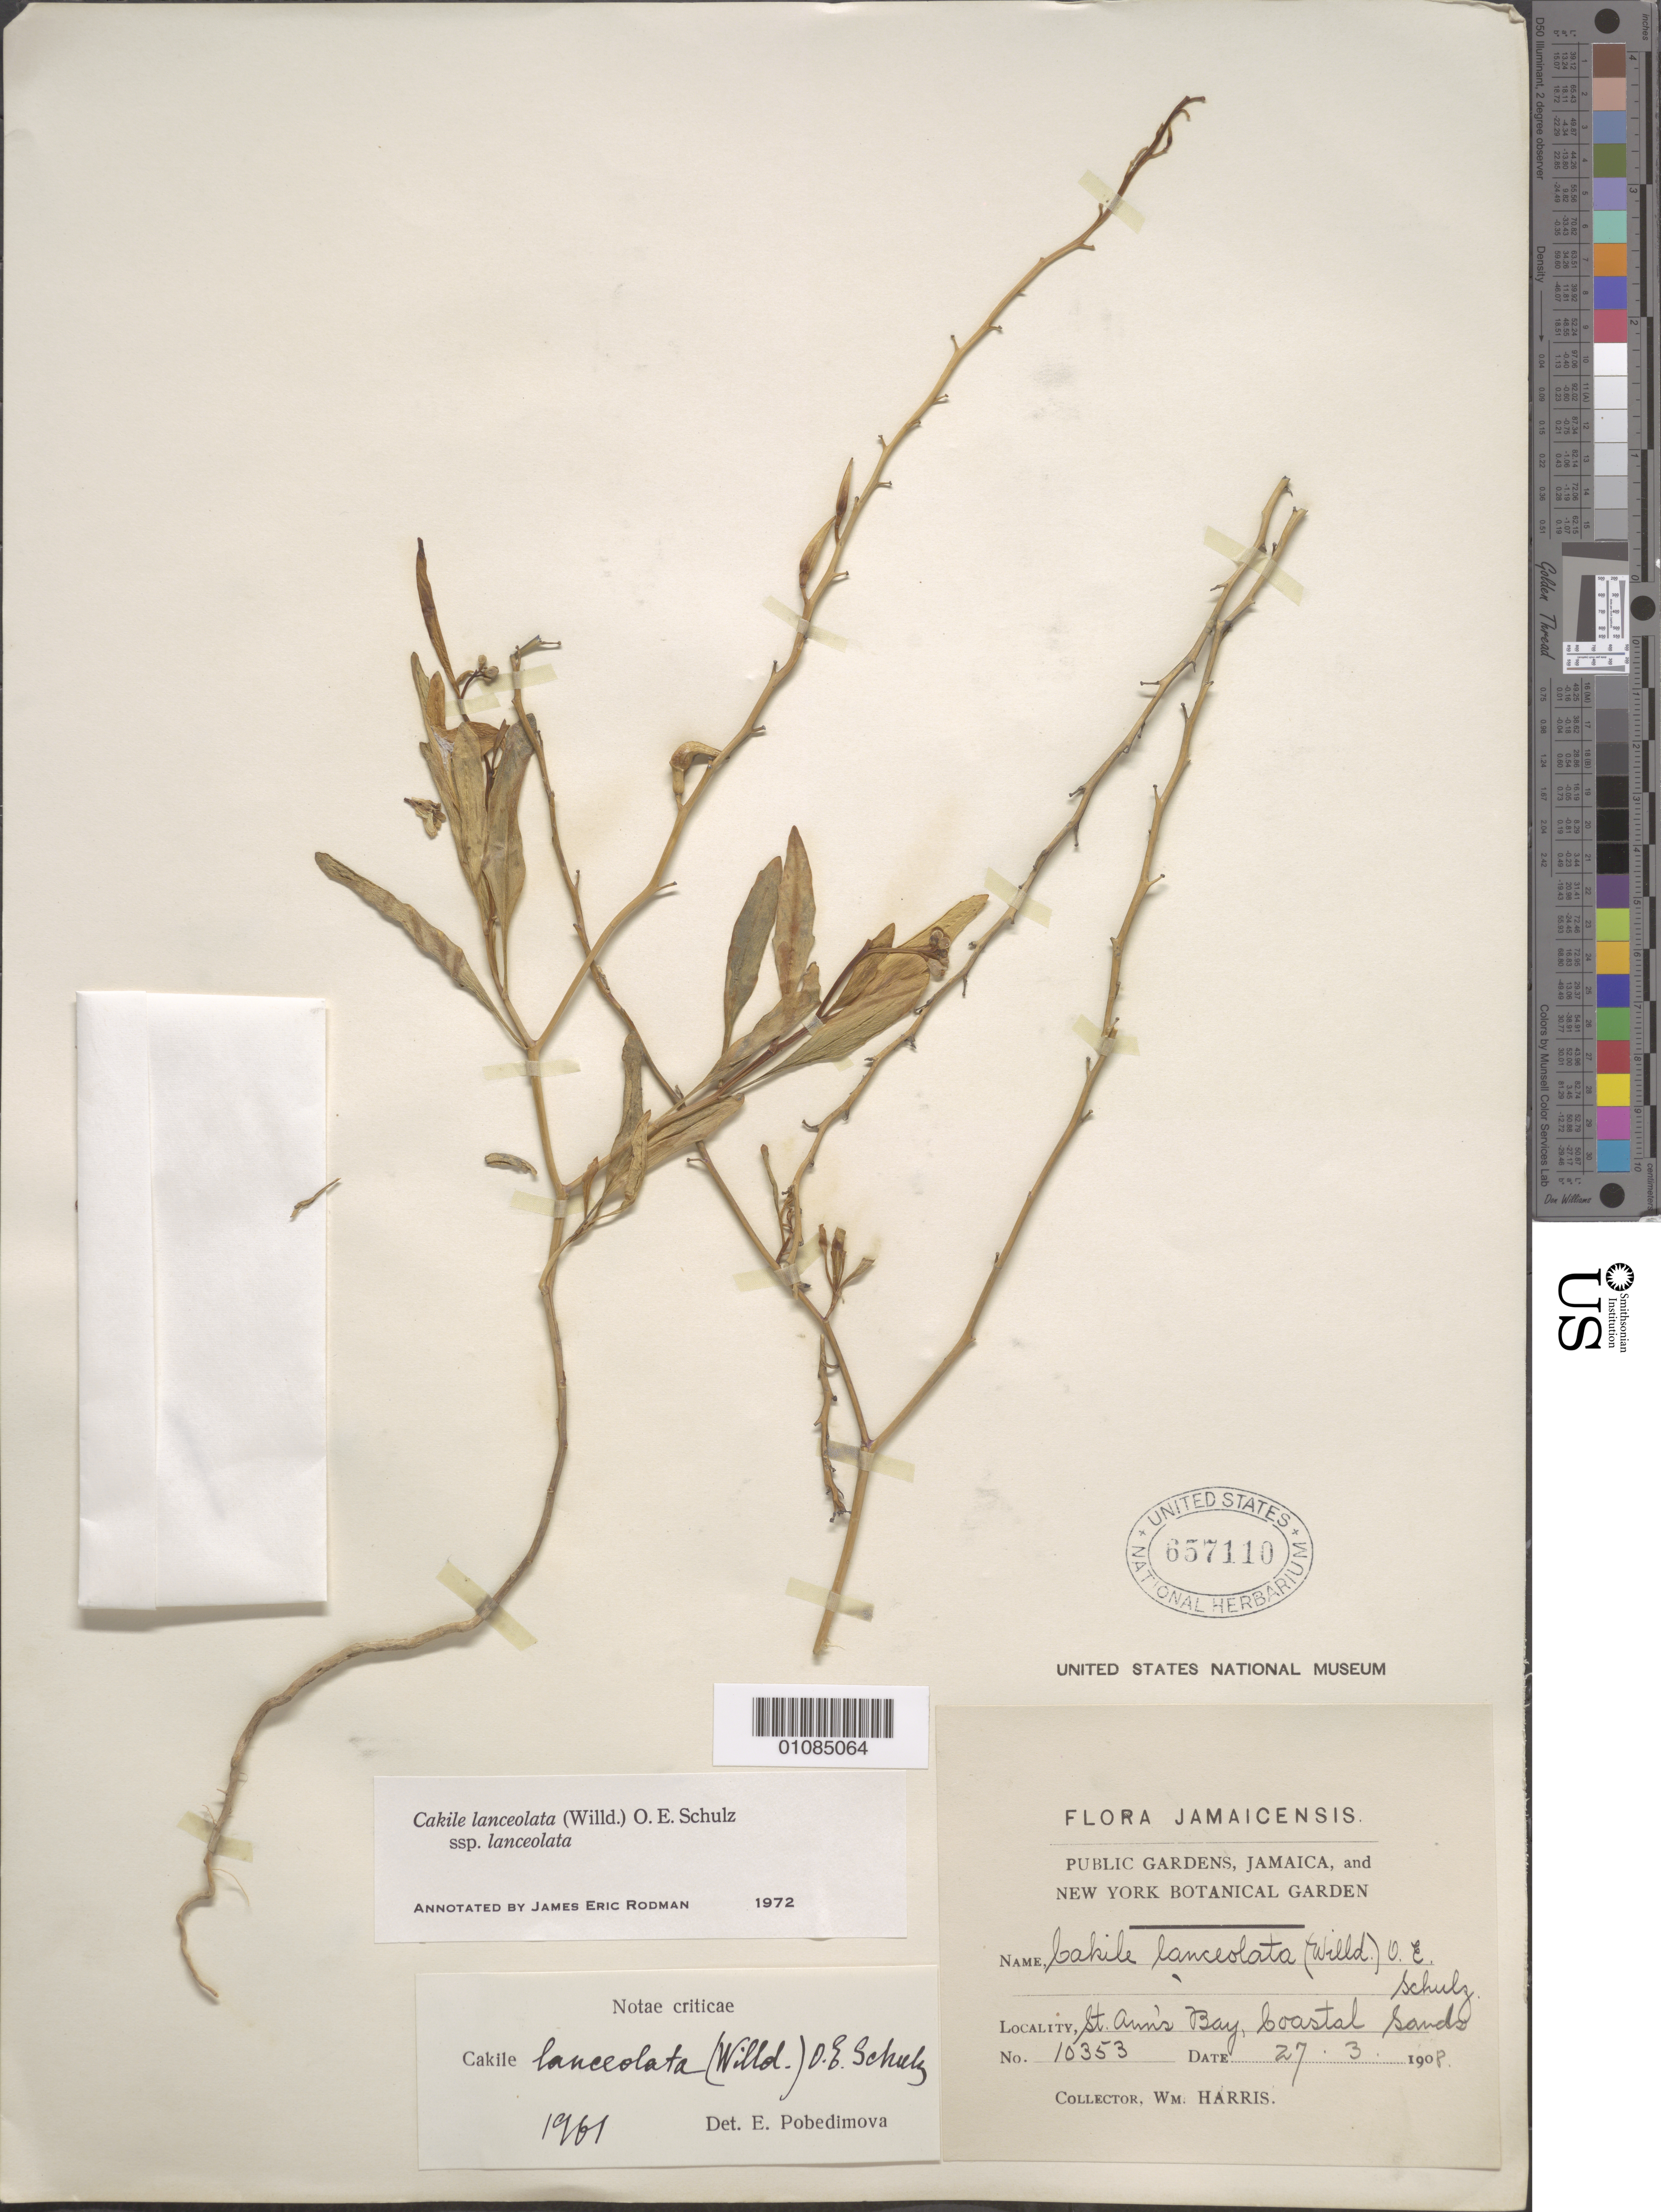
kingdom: Plantae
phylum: Tracheophyta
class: Magnoliopsida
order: Brassicales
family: Brassicaceae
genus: Cakile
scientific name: Cakile lanceolata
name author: (Willd.) O.E. Schulz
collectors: W. Harris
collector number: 10353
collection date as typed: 27 Mar 1908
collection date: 1908-03-27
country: Jamaica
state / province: Saint Ann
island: Jamaica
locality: St. Ann's Bay, coastal sands.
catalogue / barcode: US 657110